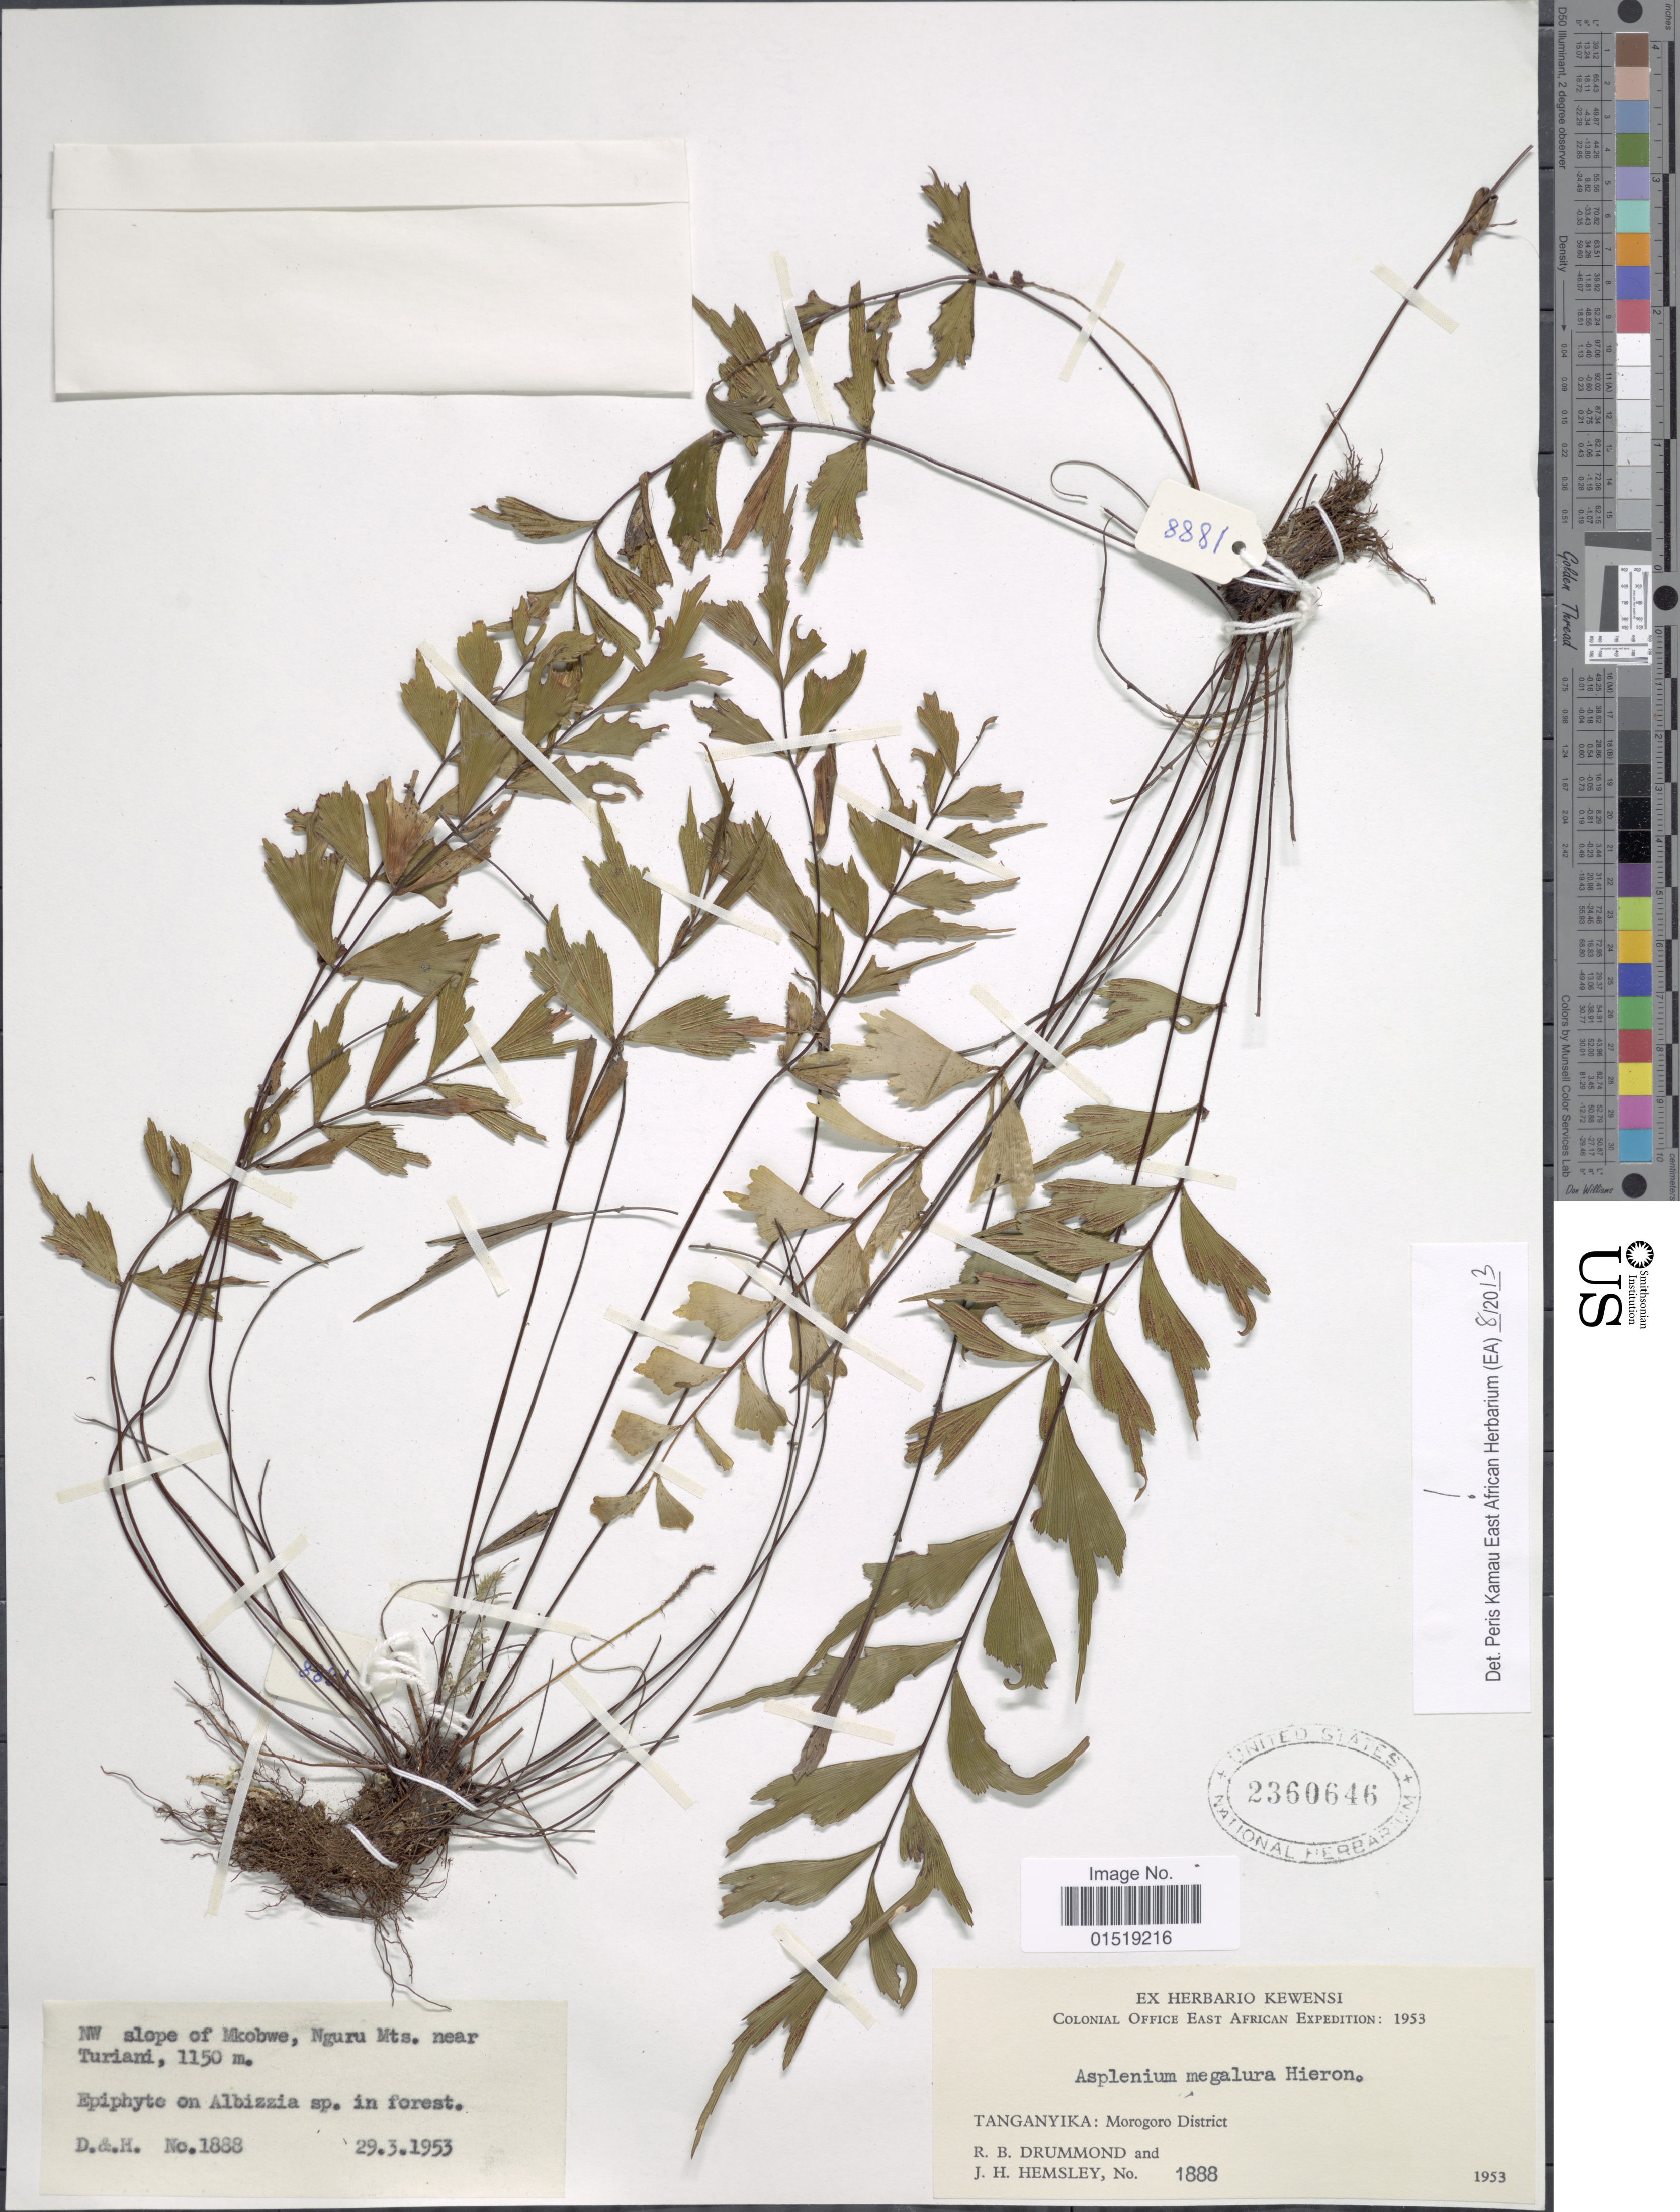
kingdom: Plantae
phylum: Tracheophyta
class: Polypodiopsida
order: Polypodiales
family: Aspleniaceae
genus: Asplenium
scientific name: Asplenium megalura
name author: Baker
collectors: R. Drummond & J. H. Hemsley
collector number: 1888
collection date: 1953-03-29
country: Tanzania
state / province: Morogoro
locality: Tanganyika: Morogoro District. NW slope of Mkobwe, Nguru Mts. near Turiani.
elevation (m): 1150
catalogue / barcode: US 2360646